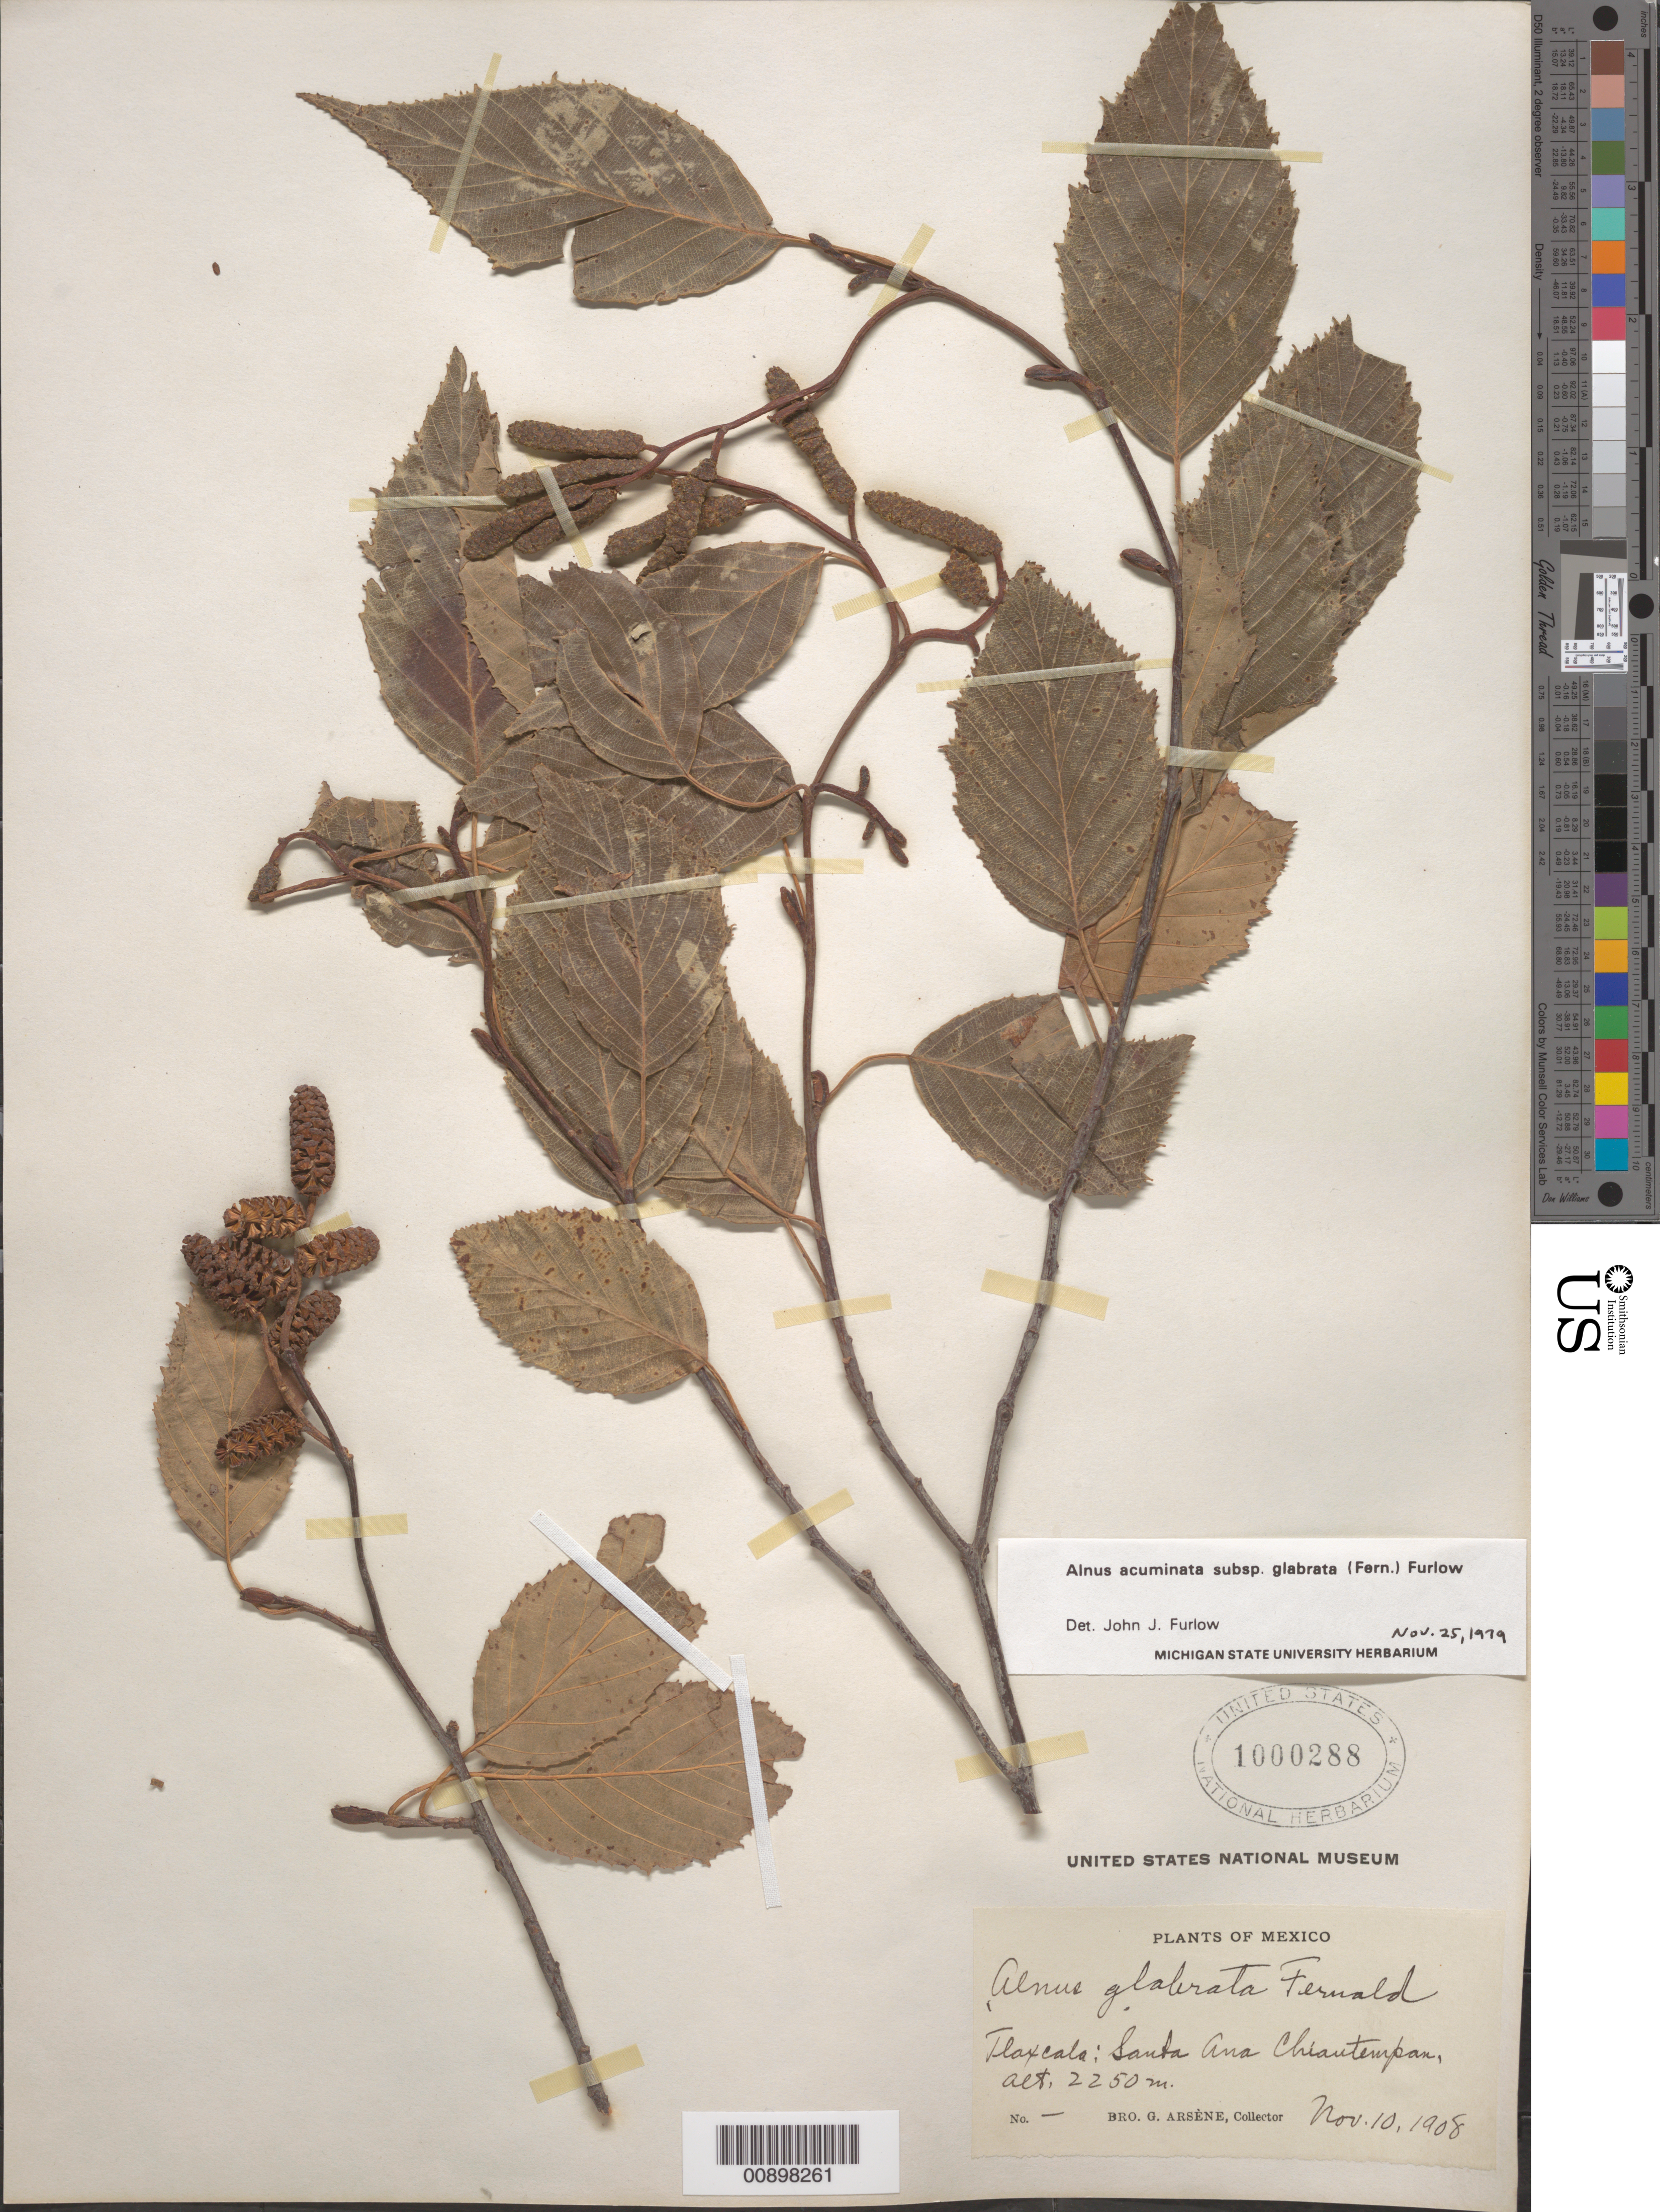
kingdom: Plantae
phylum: Tracheophyta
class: Magnoliopsida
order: Fagales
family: Betulaceae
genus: Alnus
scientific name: Alnus acuminata subsp. glabrata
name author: (Fernald) Furlow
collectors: Bro. G. Arsène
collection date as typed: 10 Nov 1908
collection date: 1908-11-10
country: Mexico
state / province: Tlaxcala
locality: Tlaxcala: Santa Ana Chiautempan.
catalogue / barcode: US 1000288